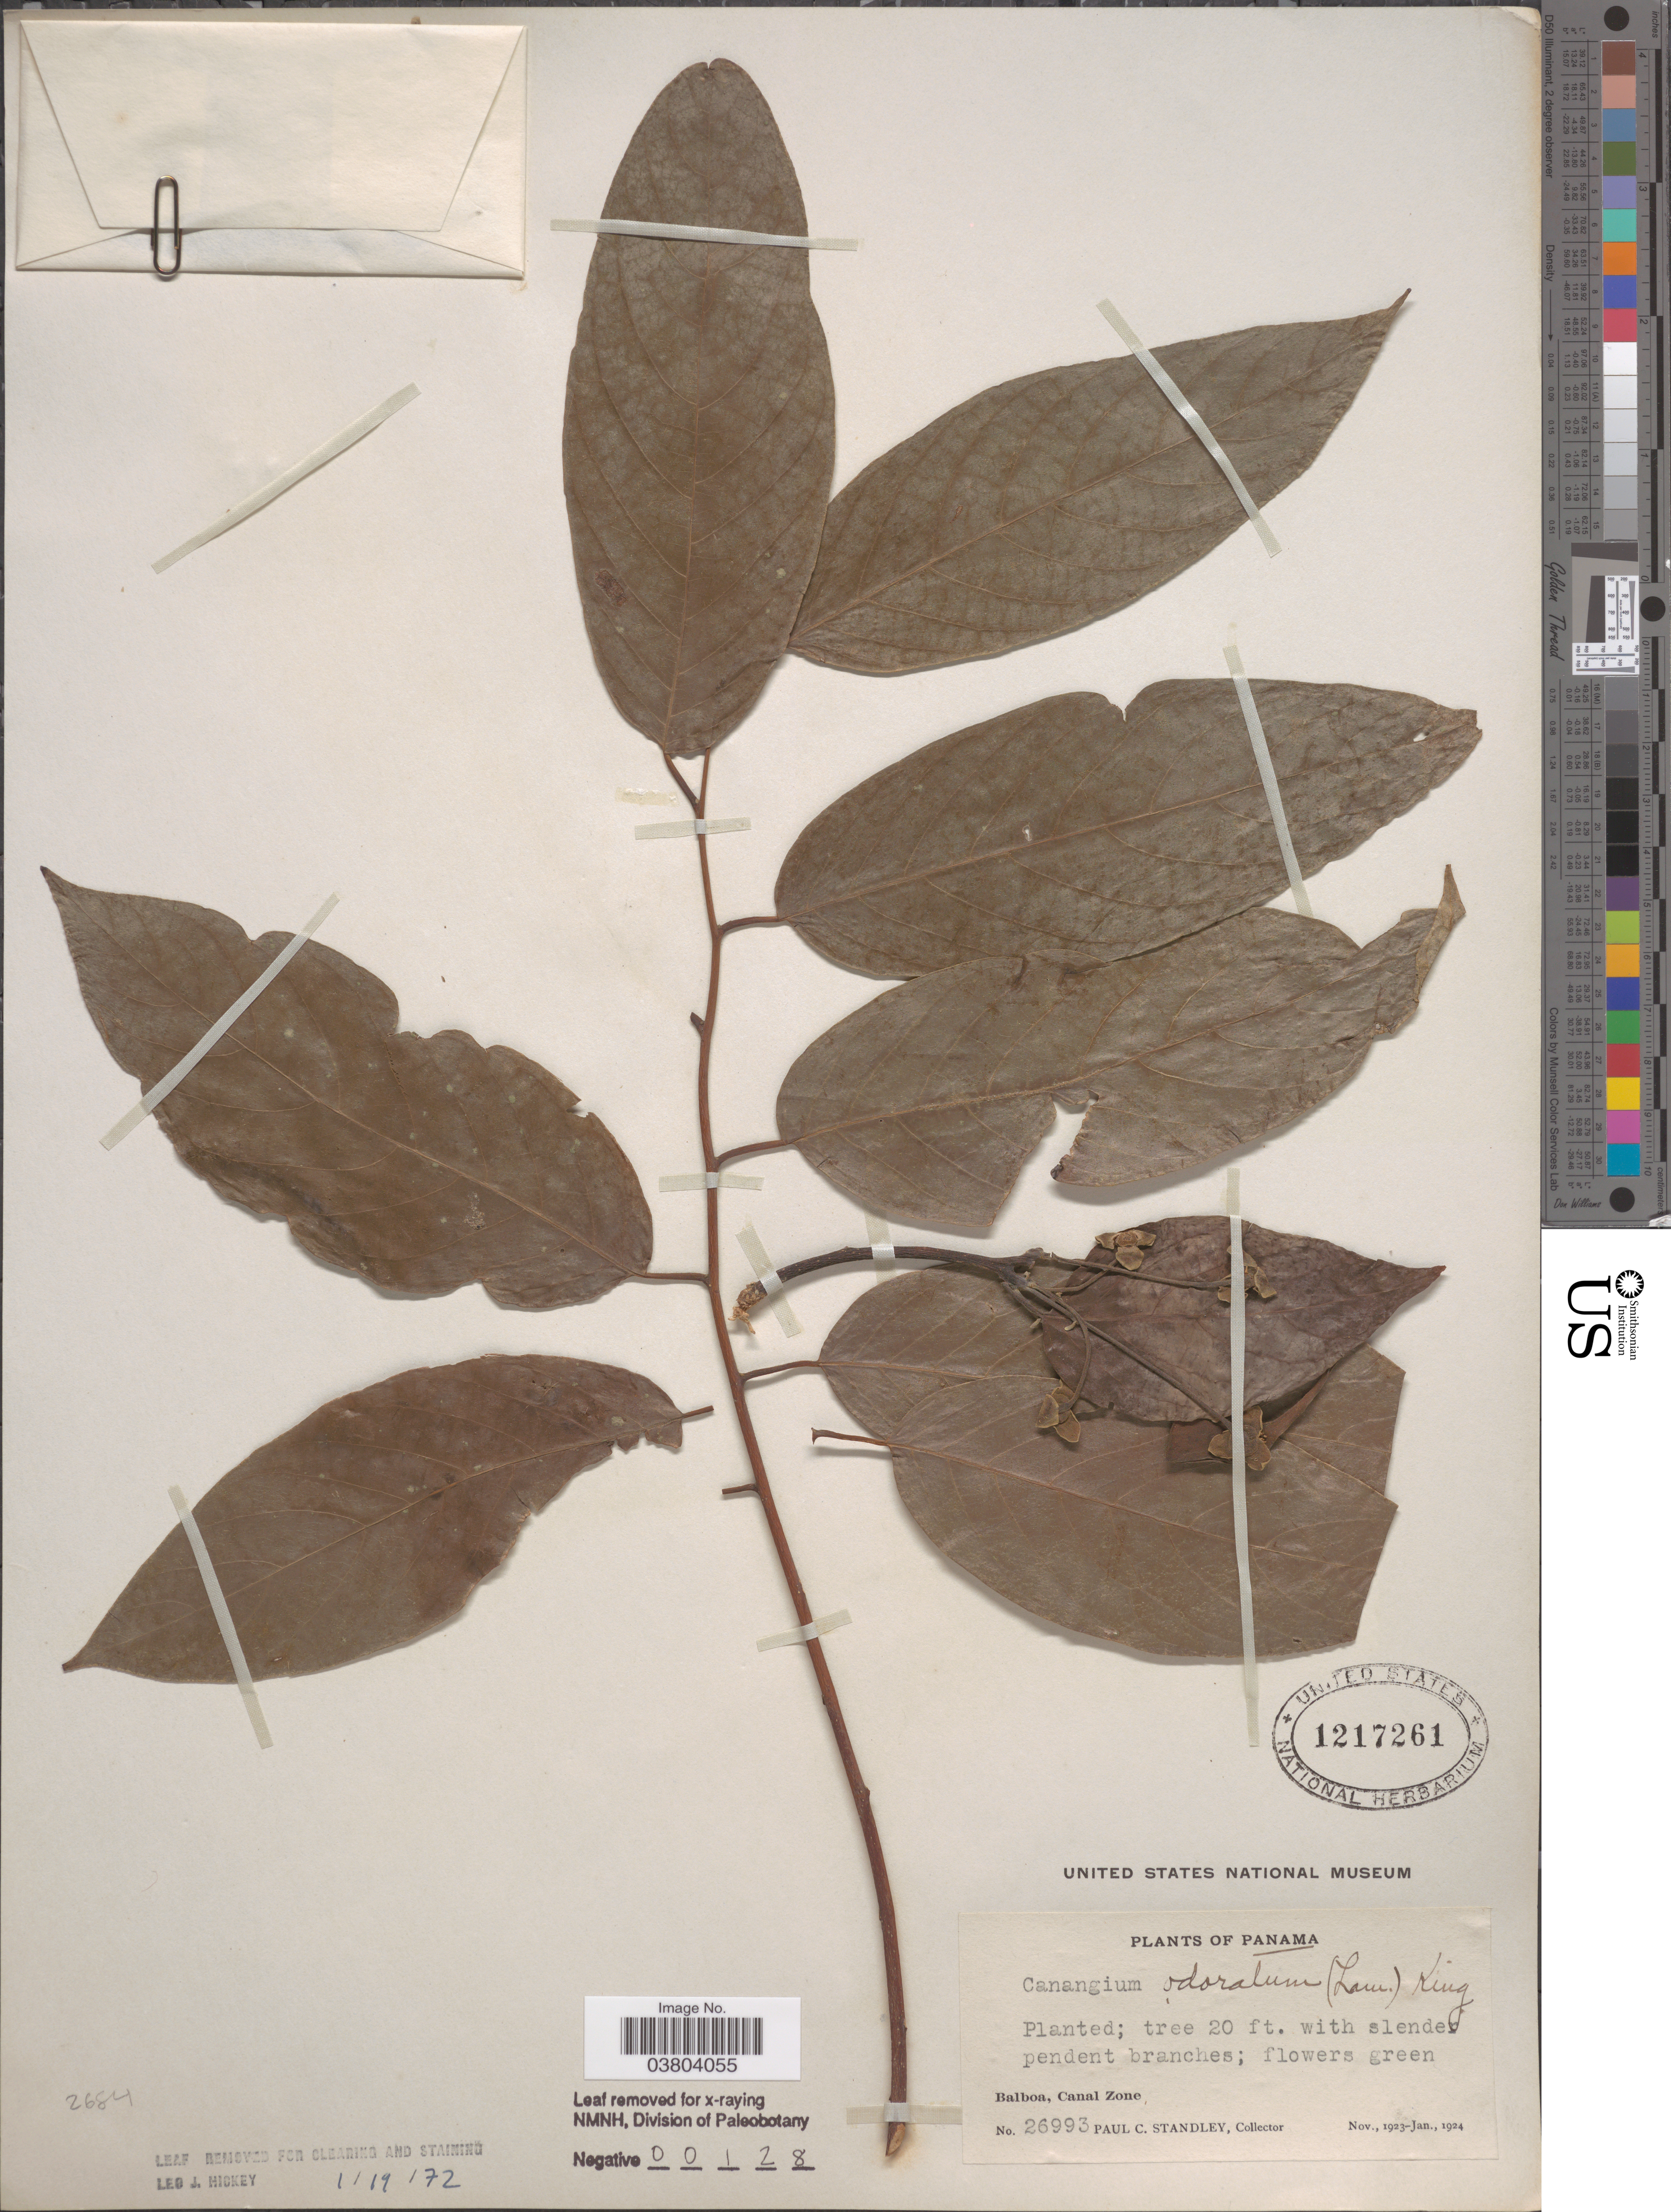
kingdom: Plantae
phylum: Tracheophyta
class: Magnoliopsida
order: Magnoliales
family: Annonaceae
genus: Cananga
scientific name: Cananga odorata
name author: (Lam.) Hook. f. & Thomson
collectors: P. C. Standley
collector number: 26993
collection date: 1923-11/1924-01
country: Panama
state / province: Colón / Panamá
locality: Balboa, Canal Zone.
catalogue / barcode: US 1217261